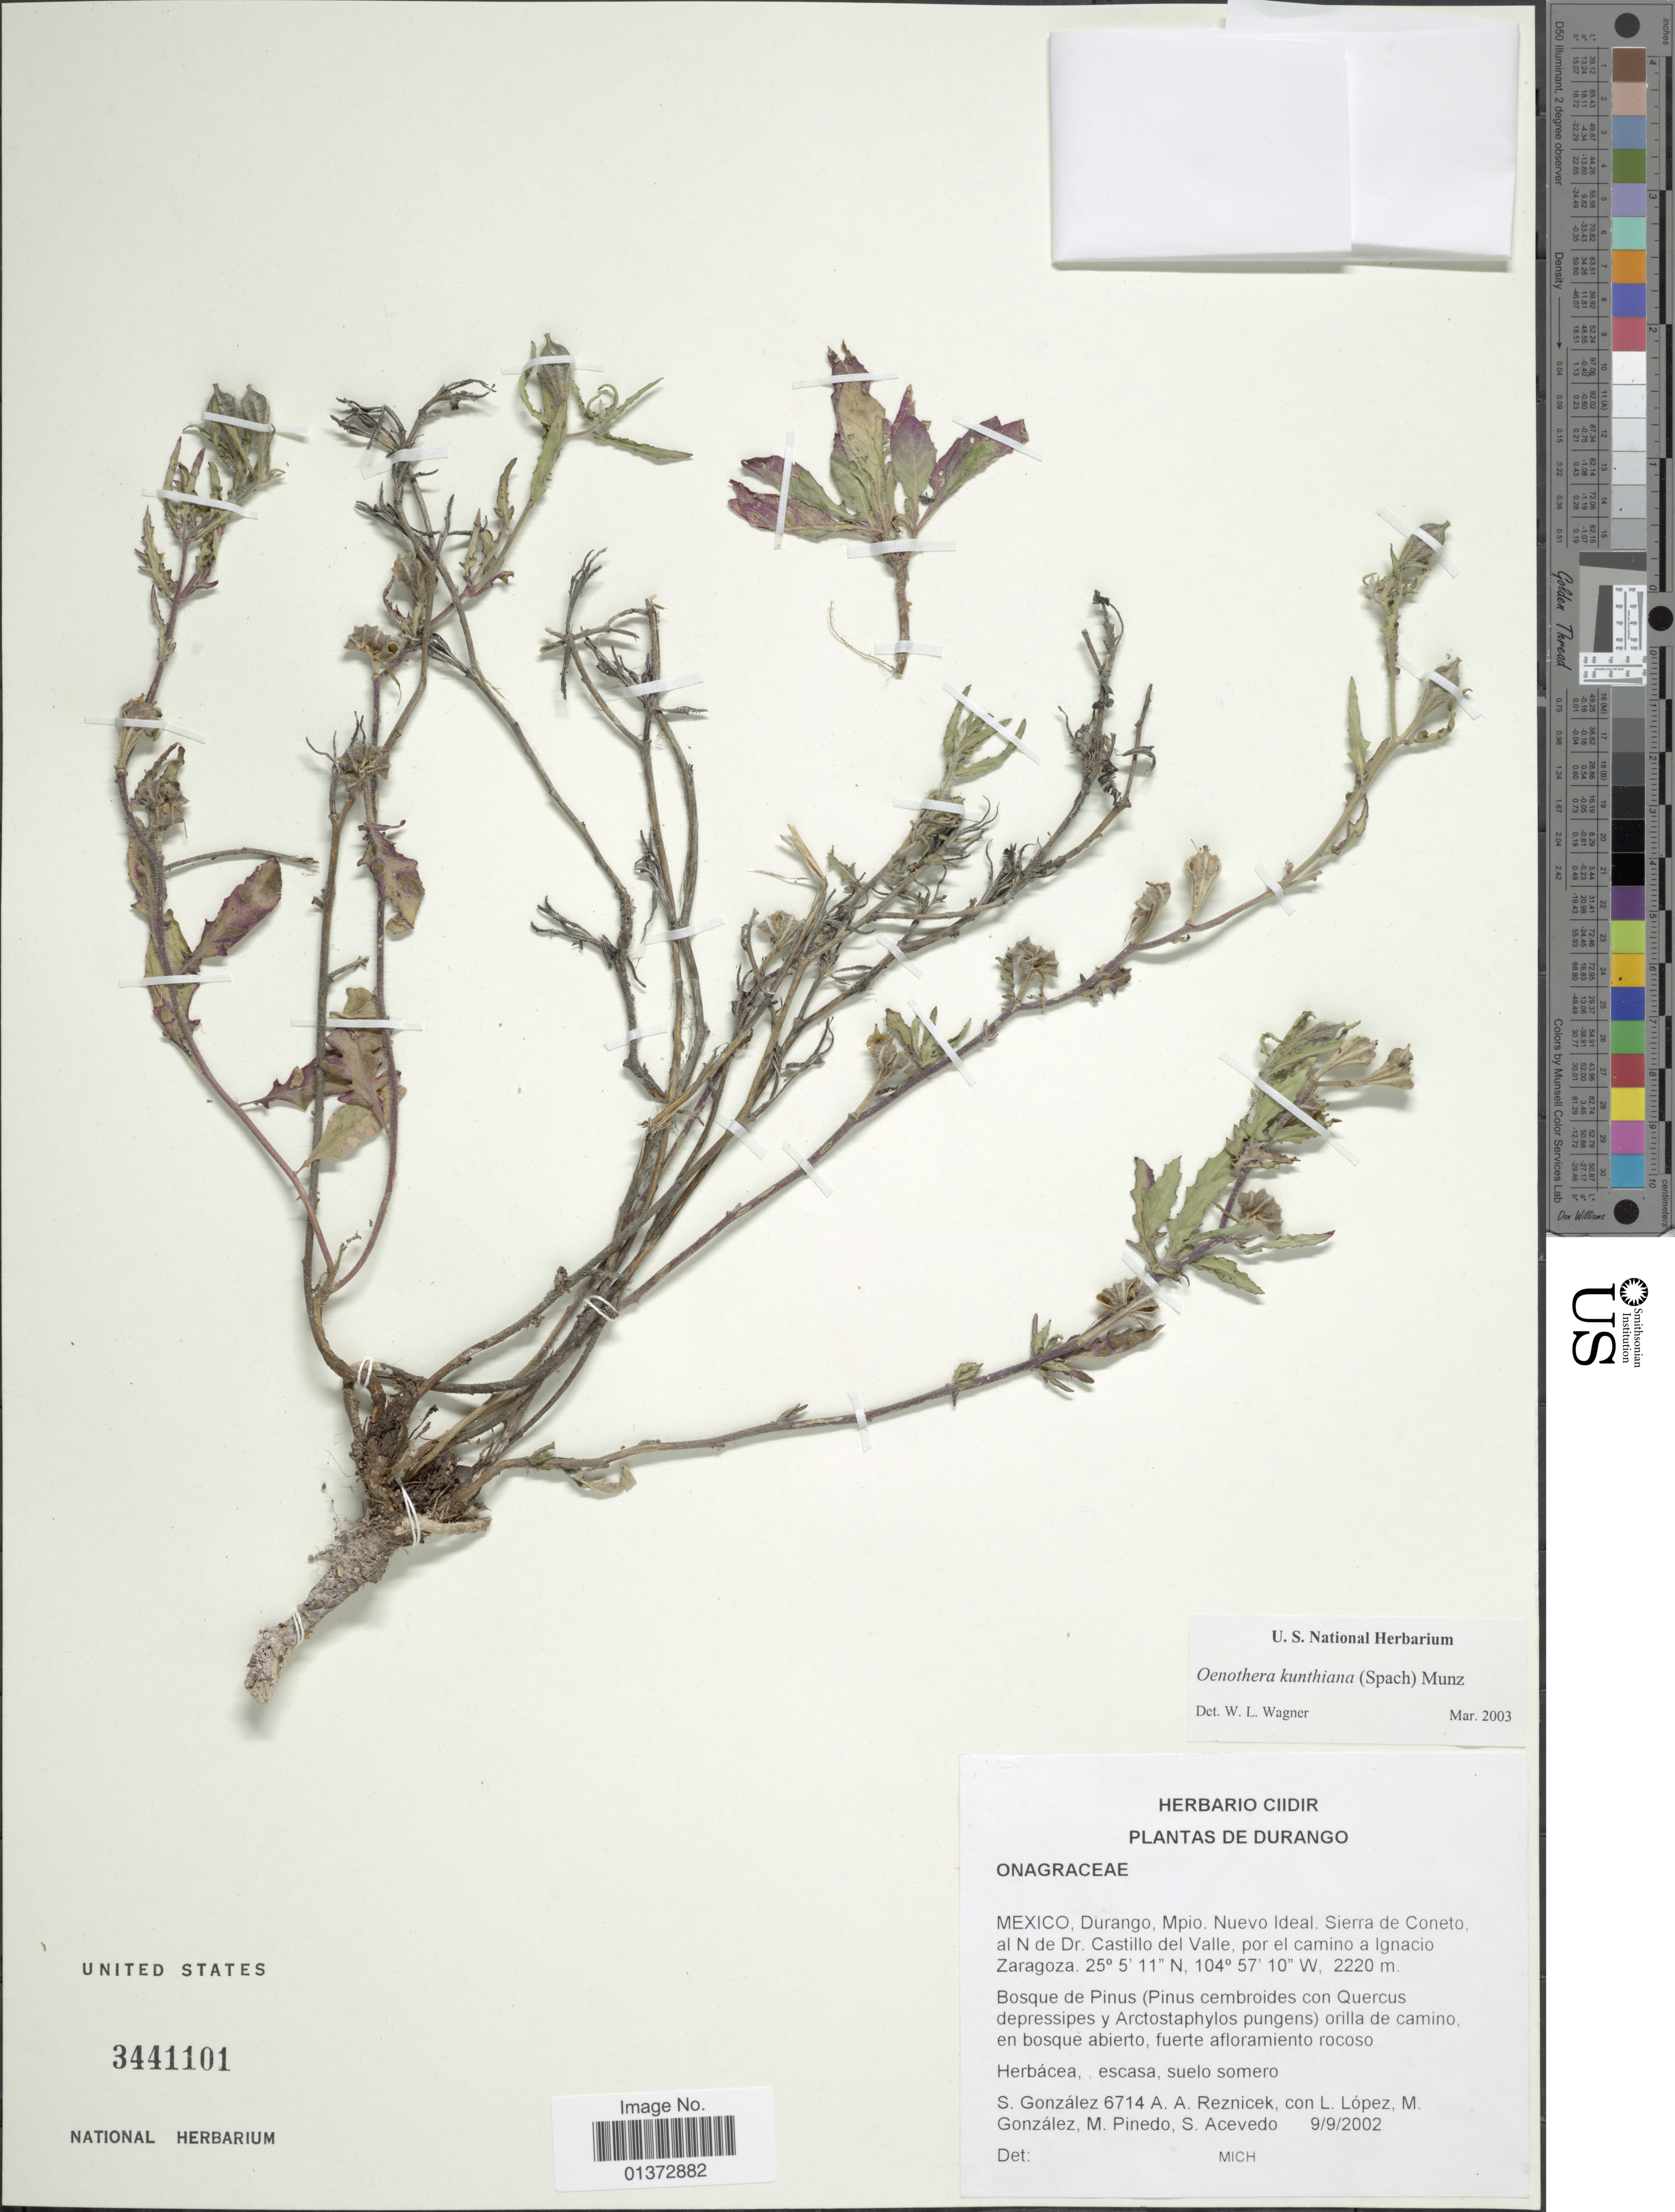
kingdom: Plantae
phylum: Tracheophyta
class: Magnoliopsida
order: Myrtales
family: Onagraceae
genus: Oenothera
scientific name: Oenothera kunthiana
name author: (Spach) Munz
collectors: S. González, A. Reznicek, M. López, M. Gonzalez & et al.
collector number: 6714A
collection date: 2002-09-09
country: Mexico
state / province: Durango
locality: Mpio. Nuevo Ideal, Sierra de Coneto, al N de Dr. Catsillo del Valle, por el camino a Ignacio Zaragoza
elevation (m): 2220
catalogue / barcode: US 3441101